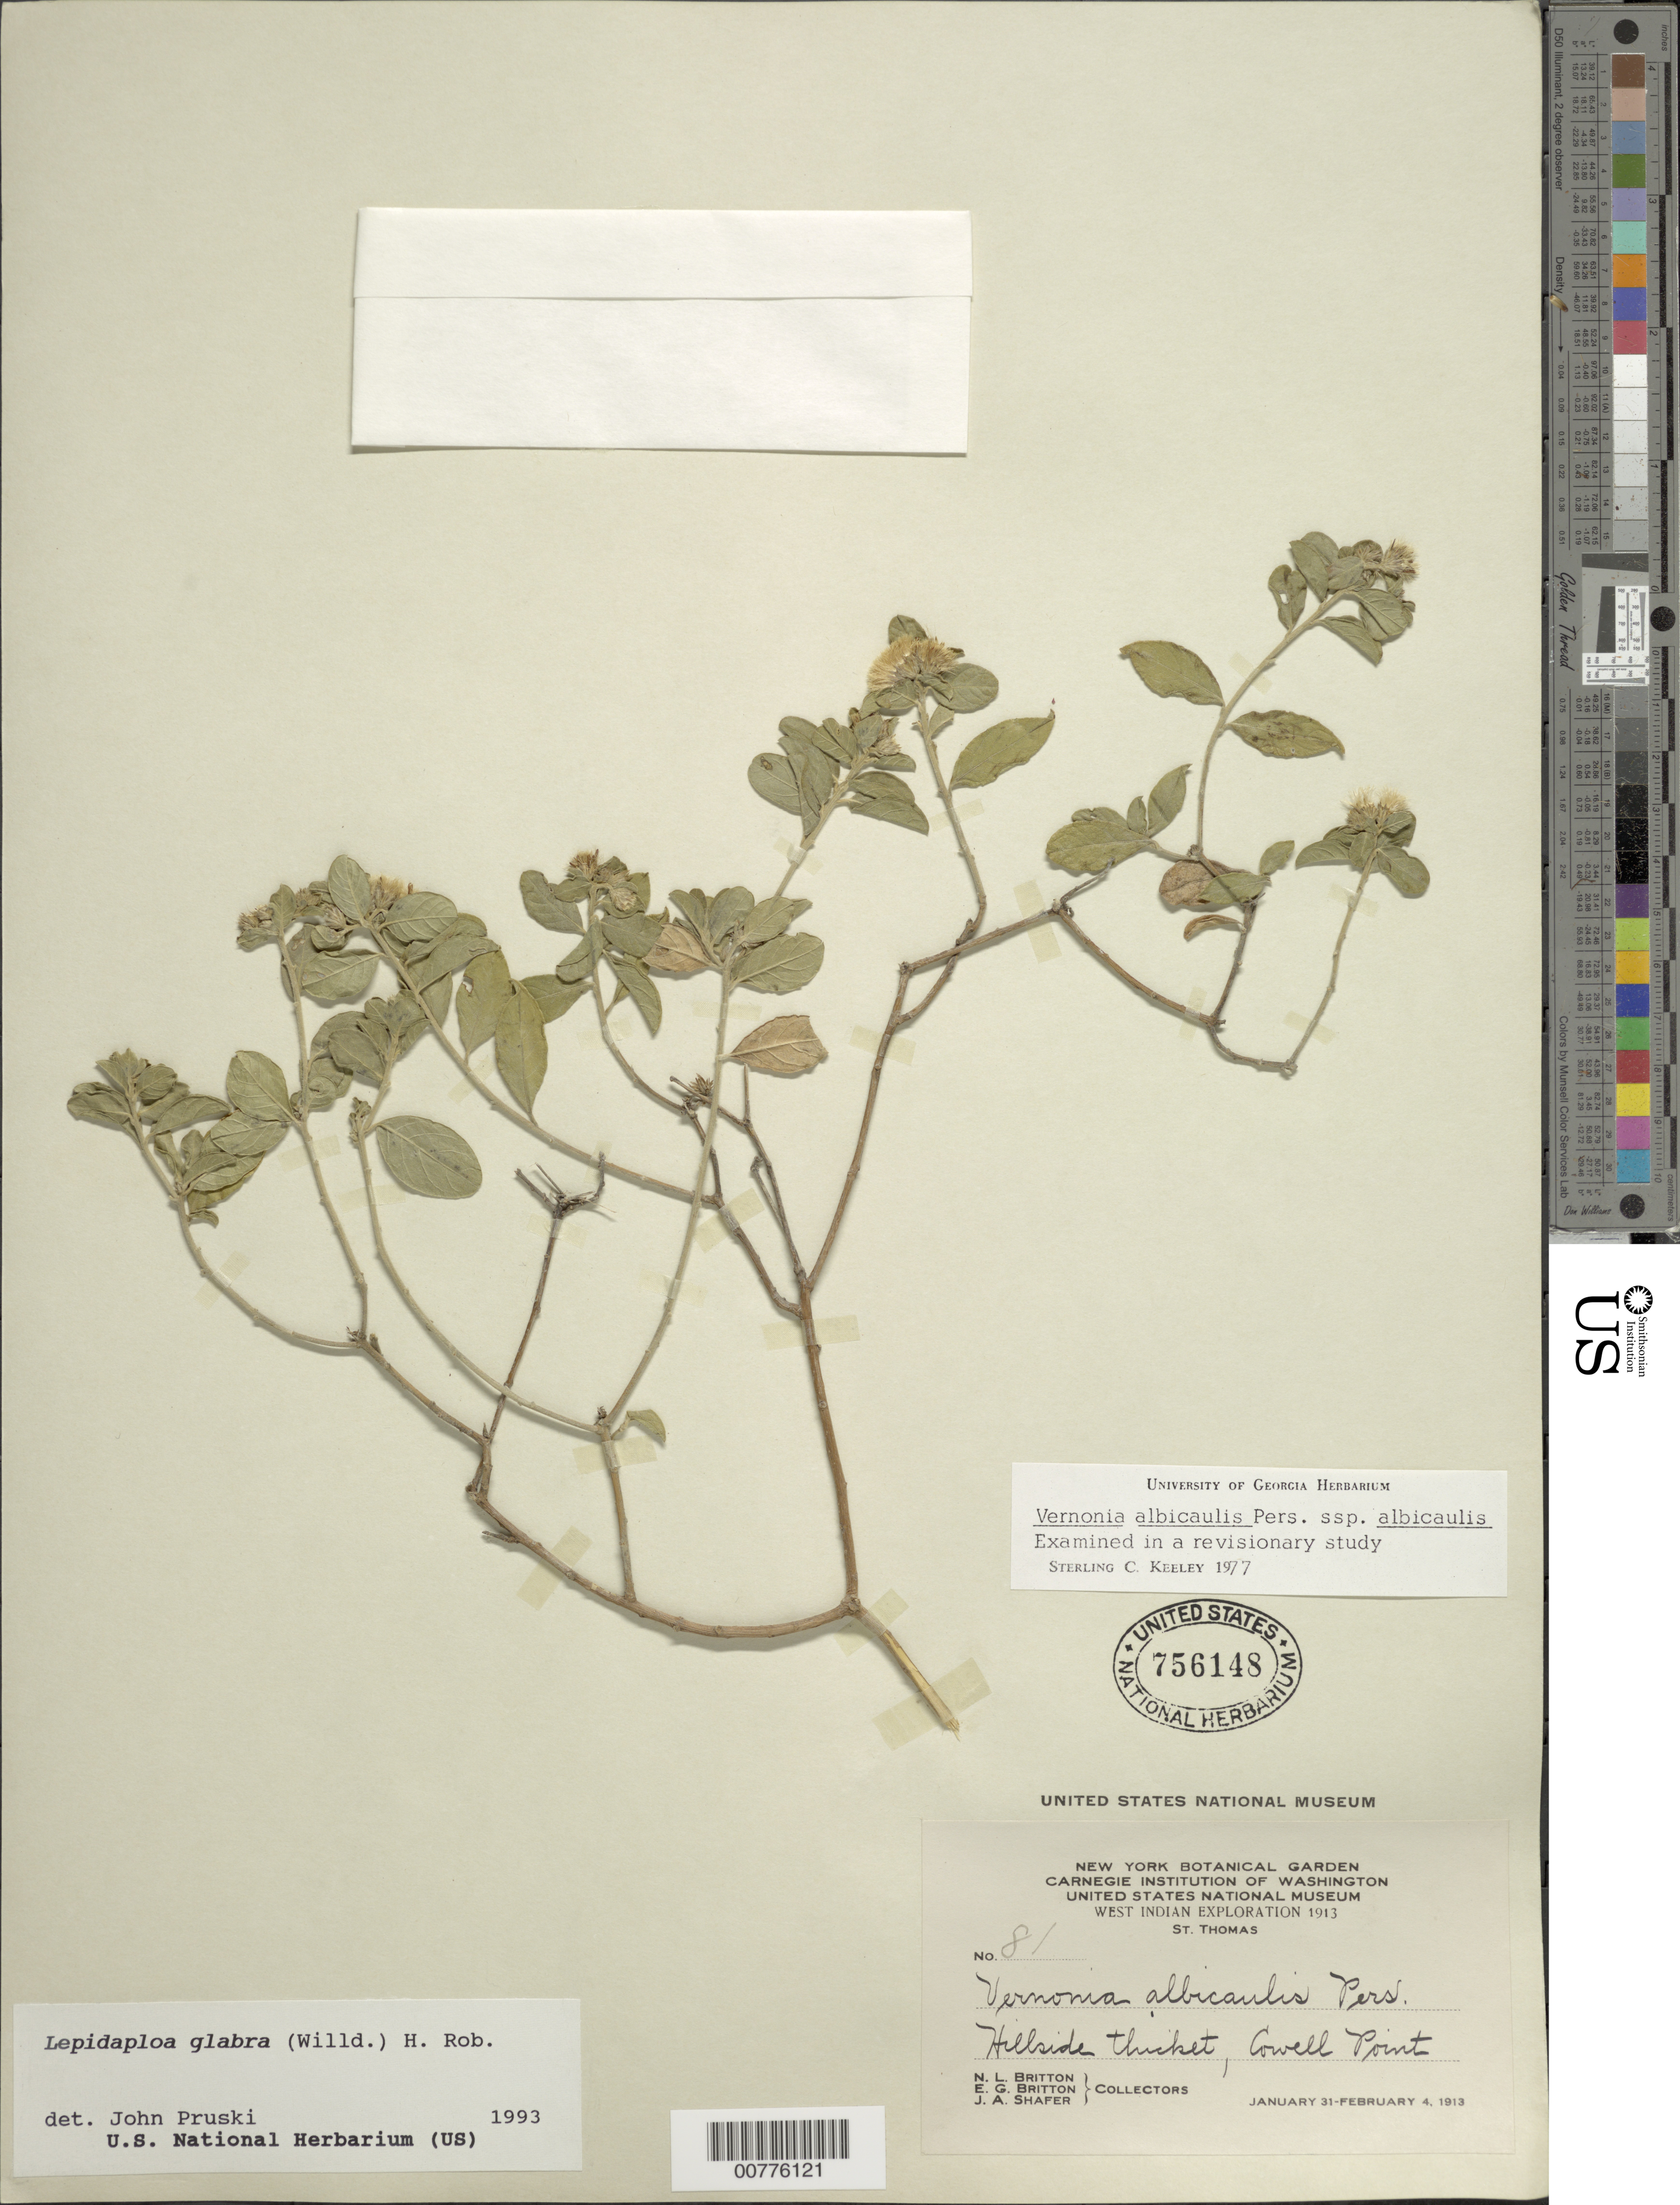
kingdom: Plantae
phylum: Tracheophyta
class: Magnoliopsida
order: Asterales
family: Asteraceae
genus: Lepidaploa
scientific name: Lepidaploa glabra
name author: (Willd.) H. Rob.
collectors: N. Britton, E. G. Britton & J. A. Shafer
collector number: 81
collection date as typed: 31 Jan 1913 to 04 Feb 1913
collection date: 1913-01-31/1913-02-04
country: U.S. Virgin Islands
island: St. Thomas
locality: Cowell Point.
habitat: Hillside thicket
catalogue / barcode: US 756148